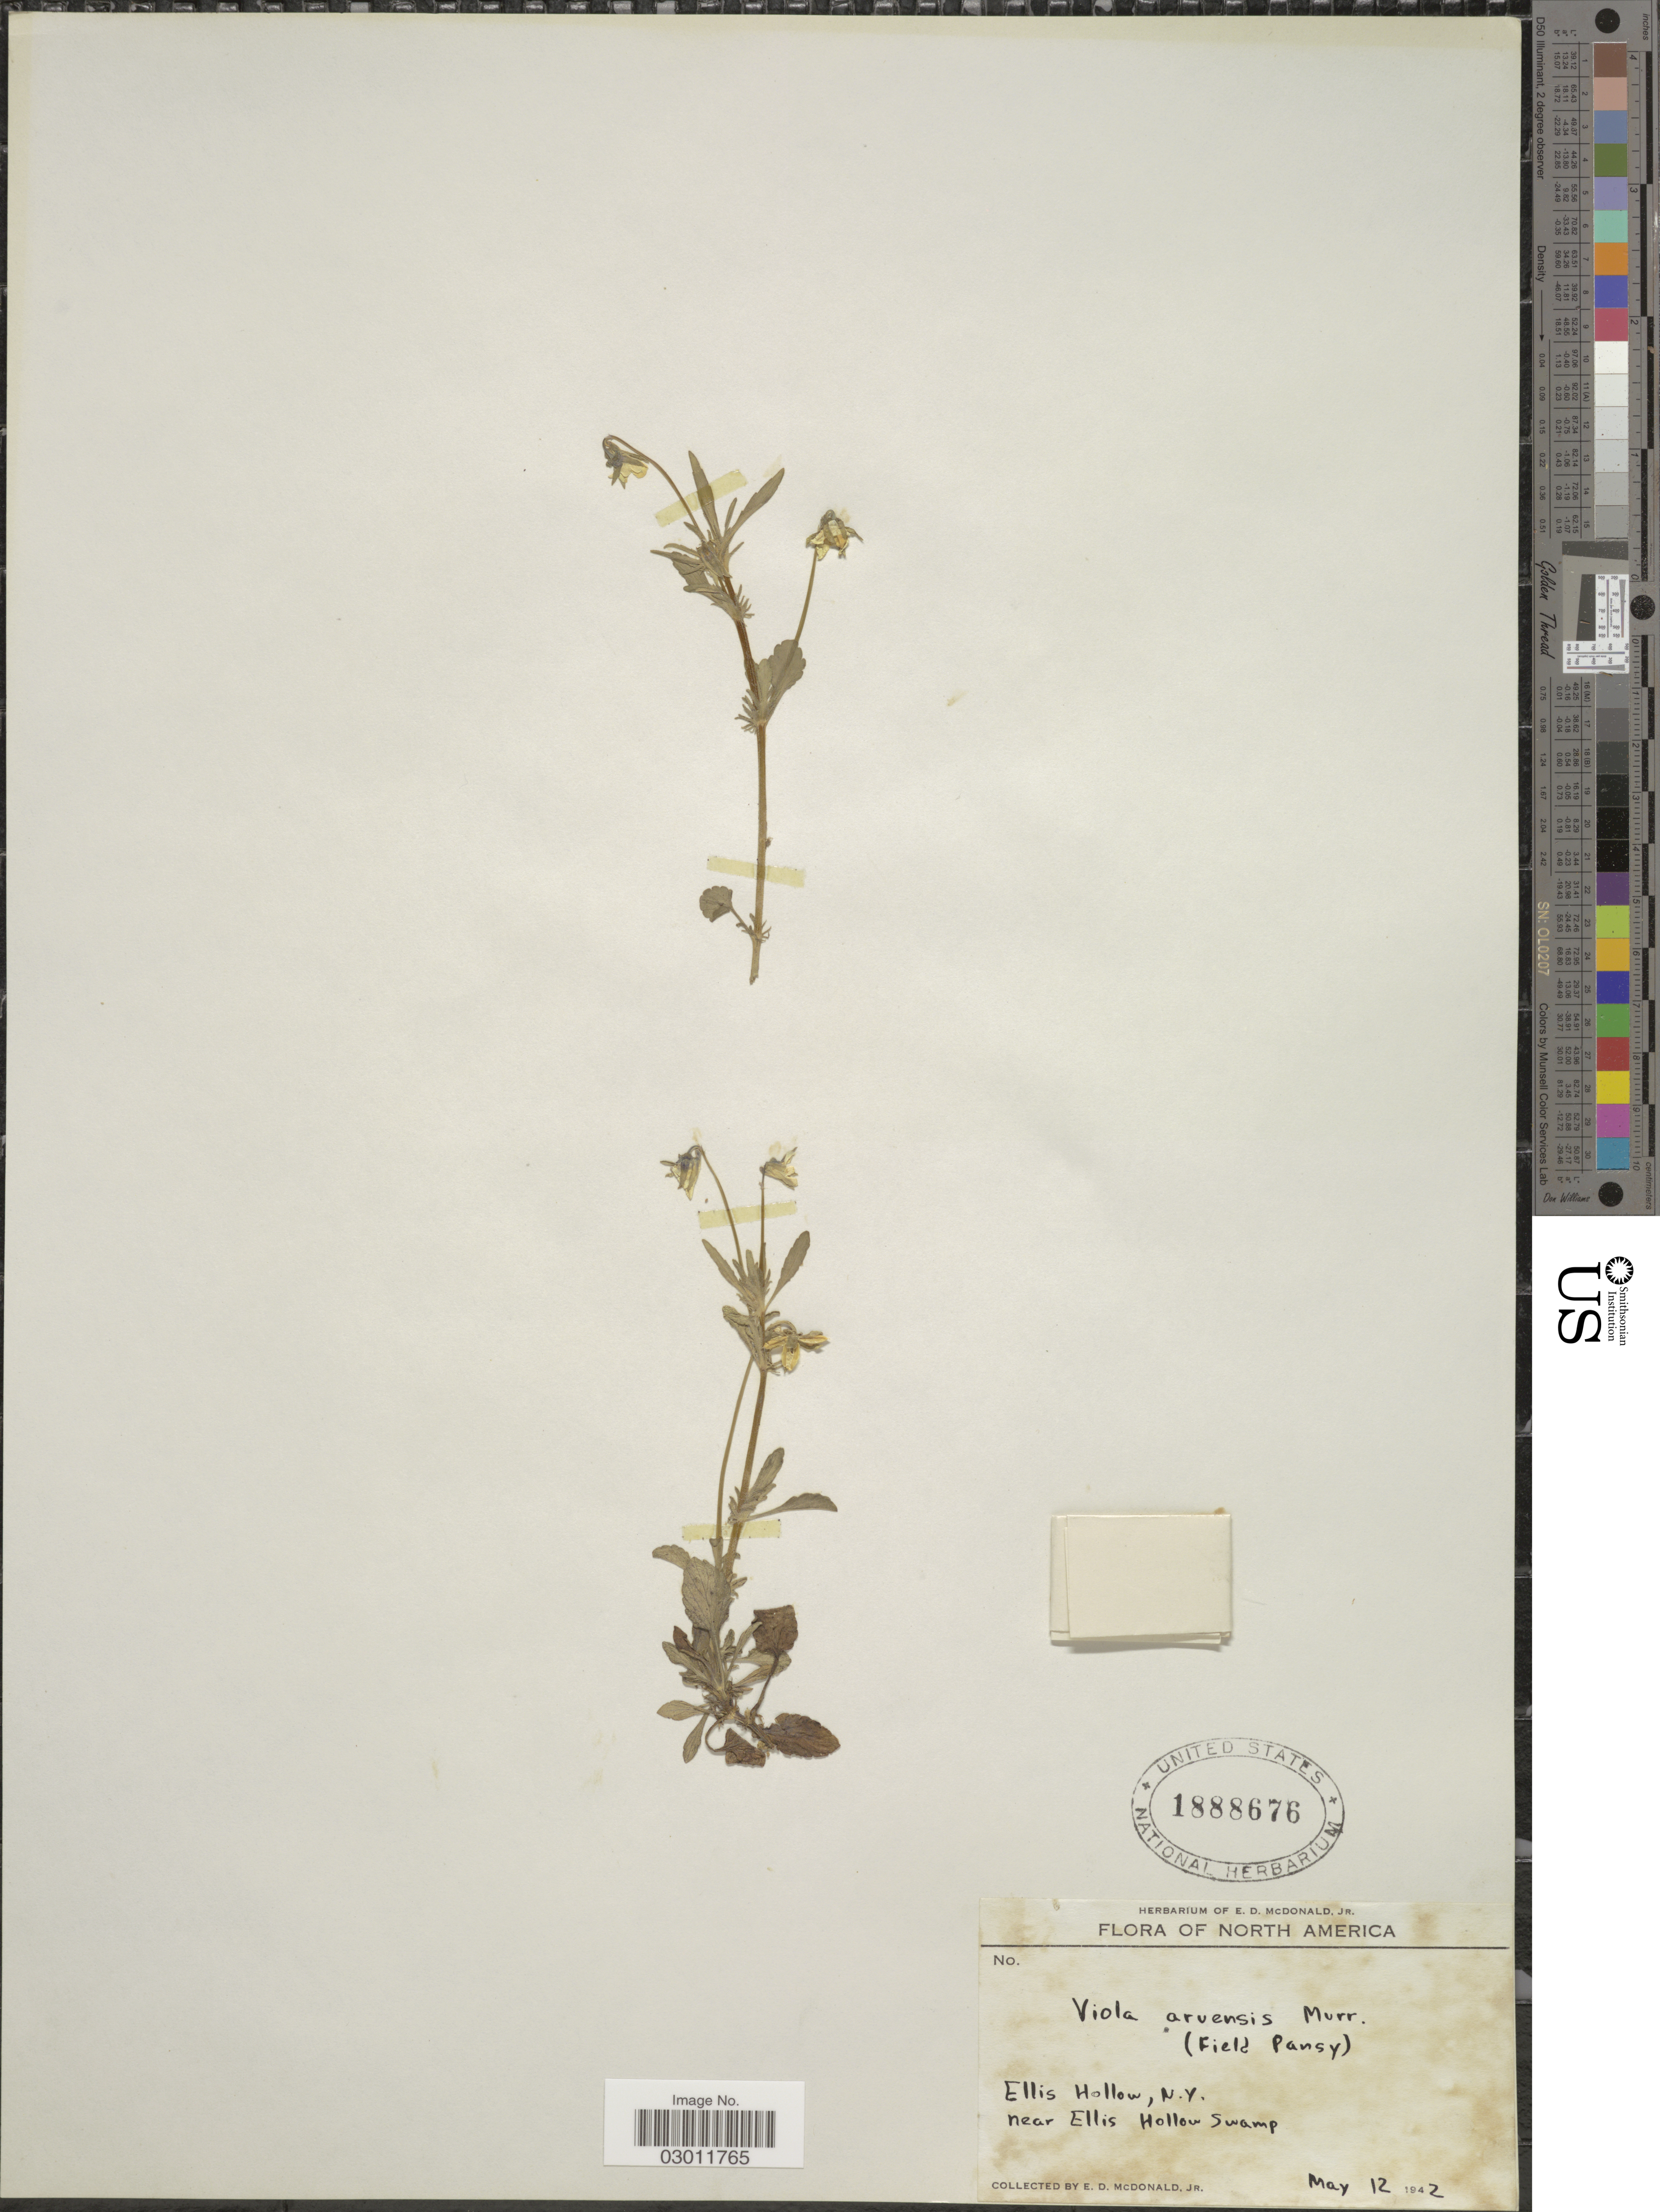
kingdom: Plantae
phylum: Tracheophyta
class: Magnoliopsida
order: Malpighiales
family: Violaceae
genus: Viola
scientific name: Viola arvensis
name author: Murray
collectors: E. D. McDonald Jr.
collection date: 1942-05-12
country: United States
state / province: New York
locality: Ellis Hollow, N. Y. near Ellis Hollow Swamp.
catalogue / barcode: US 1888676